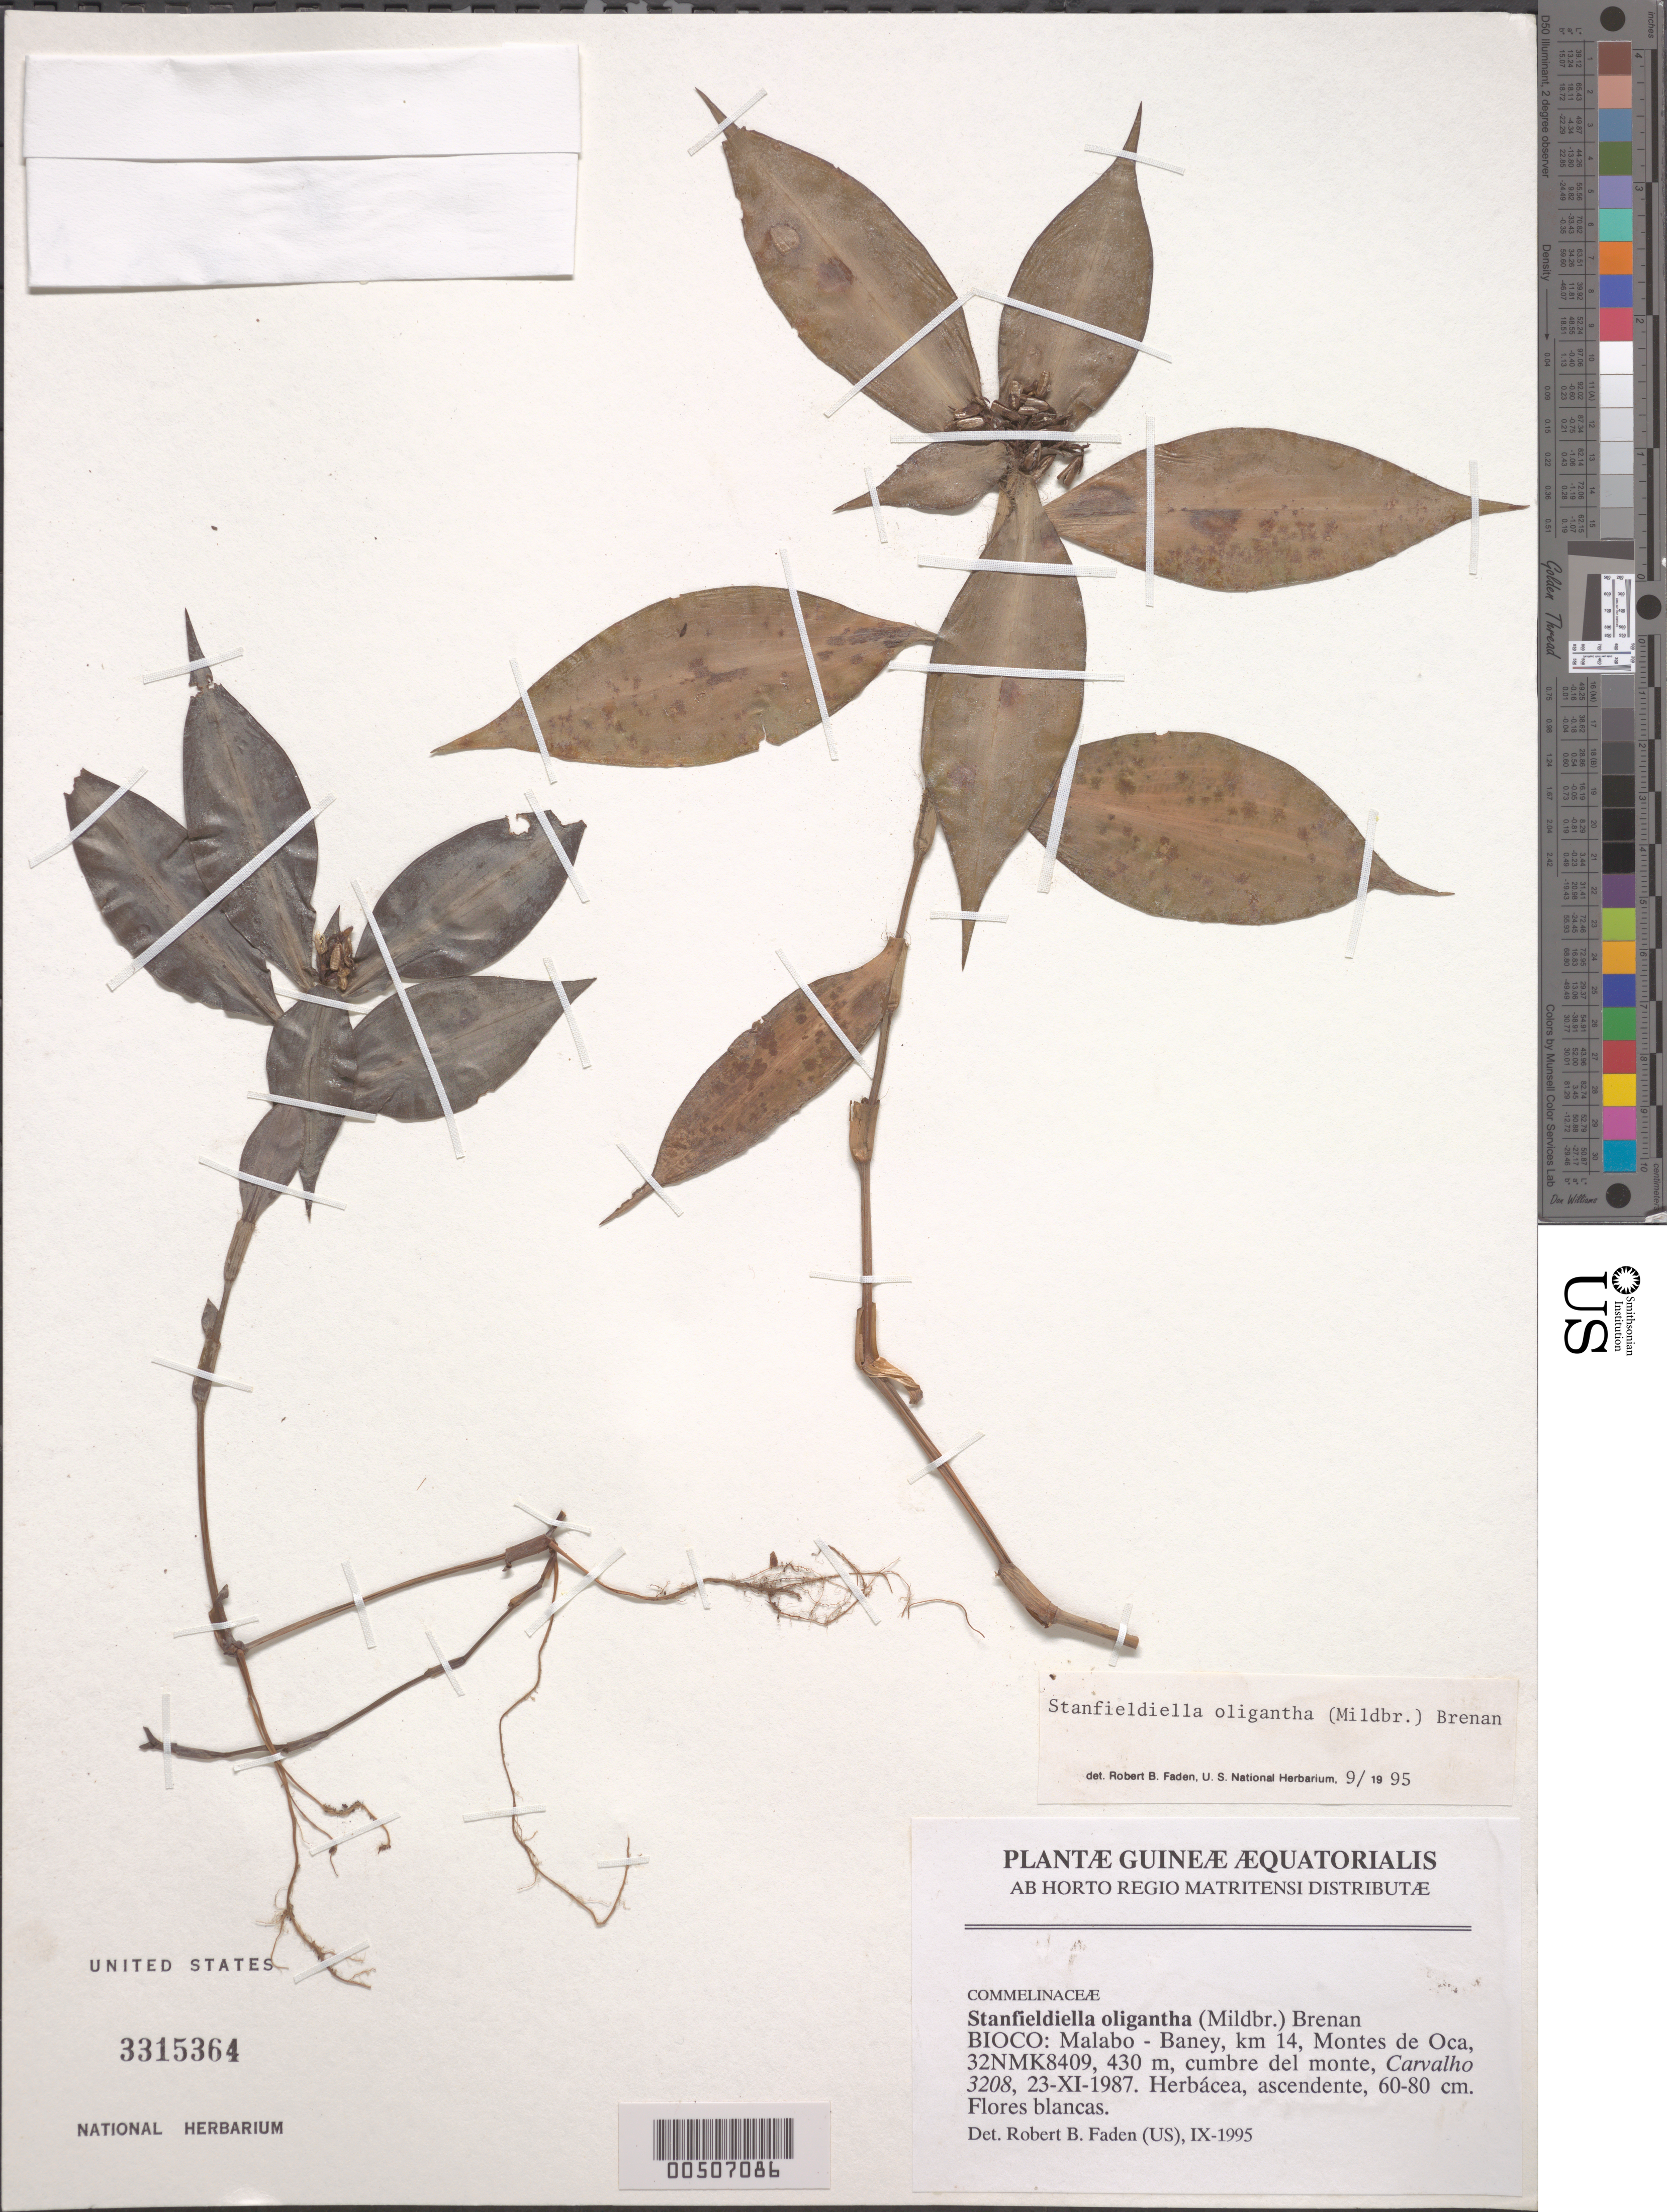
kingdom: Plantae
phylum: Tracheophyta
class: Liliopsida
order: Commelinales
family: Commelinaceae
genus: Stanfieldiella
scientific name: Stanfieldiella oligantha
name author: (Mildbr.) Brenan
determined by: Faden, Robert B., (US), Smithsonian Institution - National Museum of Natural History (UNITED STATES)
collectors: Carvalho, --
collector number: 3208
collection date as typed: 23 Nov 1987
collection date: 1987-11-23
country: Equatorial Guinea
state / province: Bioko Norte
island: Bioko Island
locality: Malabo - Baney, montes de oca. [former Province of Fernando Pó (Bioko).]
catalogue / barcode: US 3315364